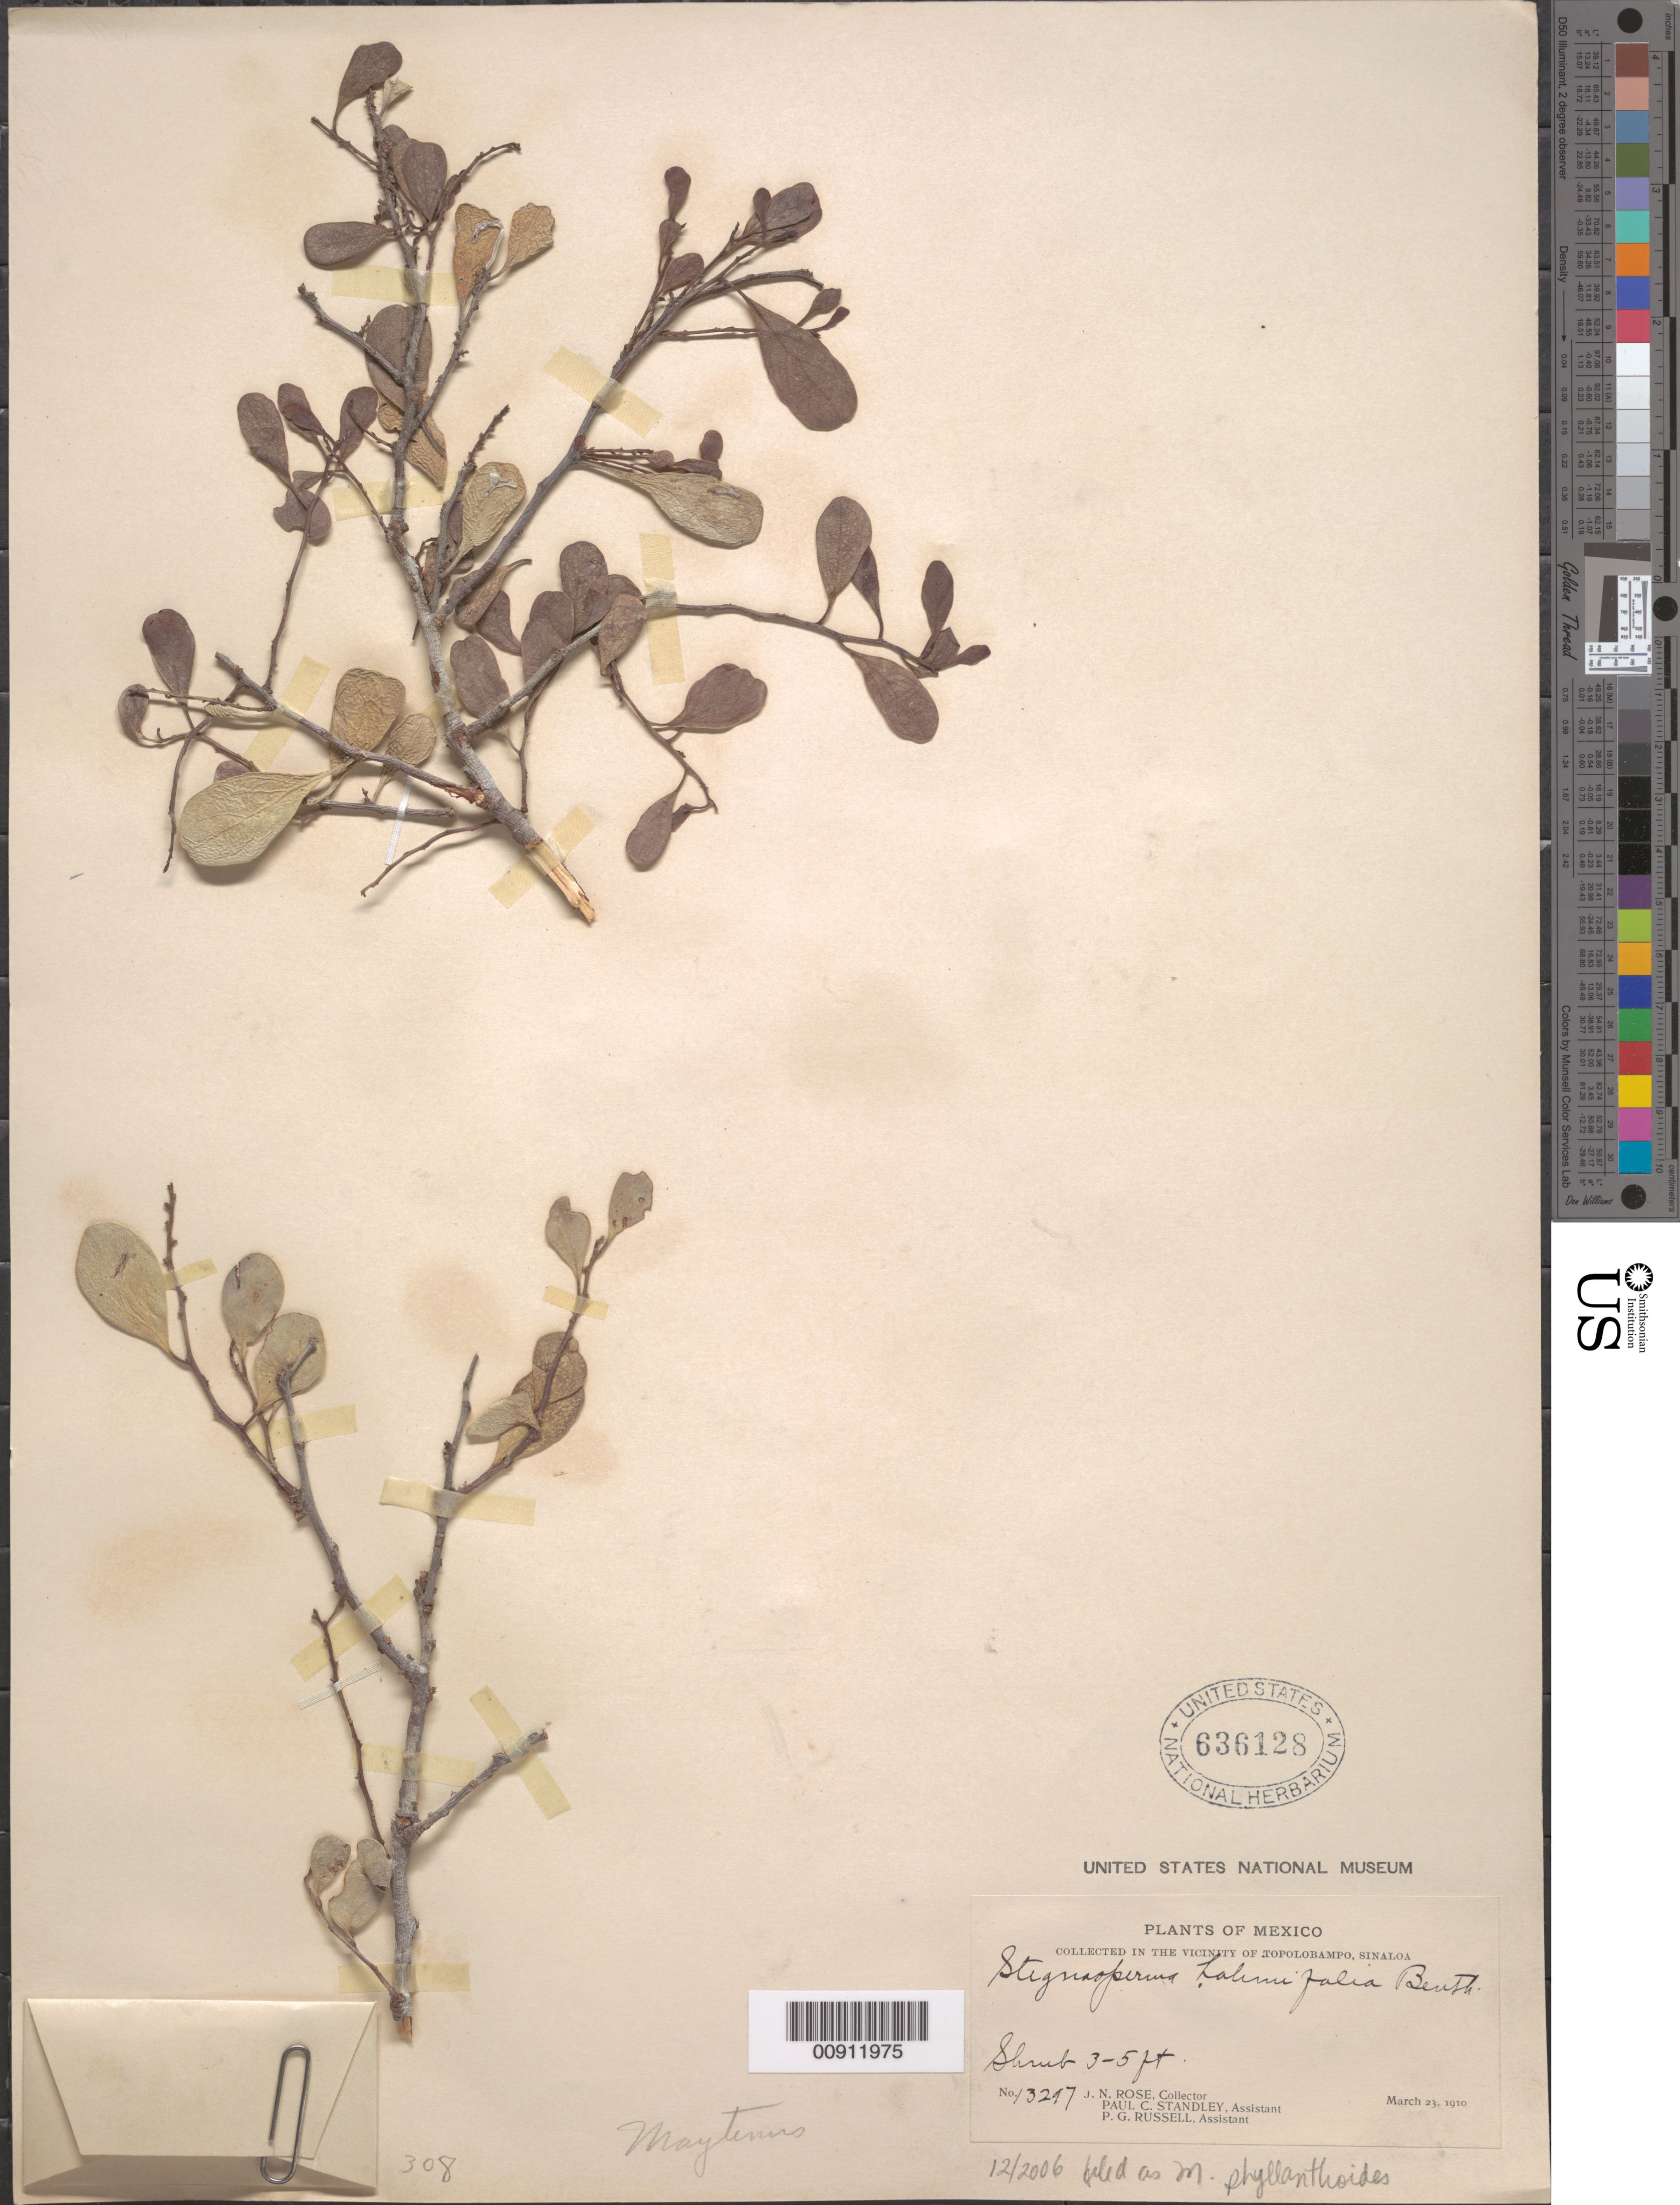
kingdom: Plantae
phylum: Tracheophyta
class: Magnoliopsida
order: Celastrales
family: Celastraceae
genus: Tricerma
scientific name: Tricerma phyllanthoides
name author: (Benth.) Lundell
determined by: Strong, Mark T., (BOT), Smithsonian Institution - National Museum of Natural History (UNITED STATES)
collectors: J. N. Rose, P. C. Standley & P. G. Russell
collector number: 13297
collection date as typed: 23 Mar 1910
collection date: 1910-03-23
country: Mexico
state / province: Sinaloa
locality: Vicinity of Topolobampo, Sinaloa.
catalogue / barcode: US 636128